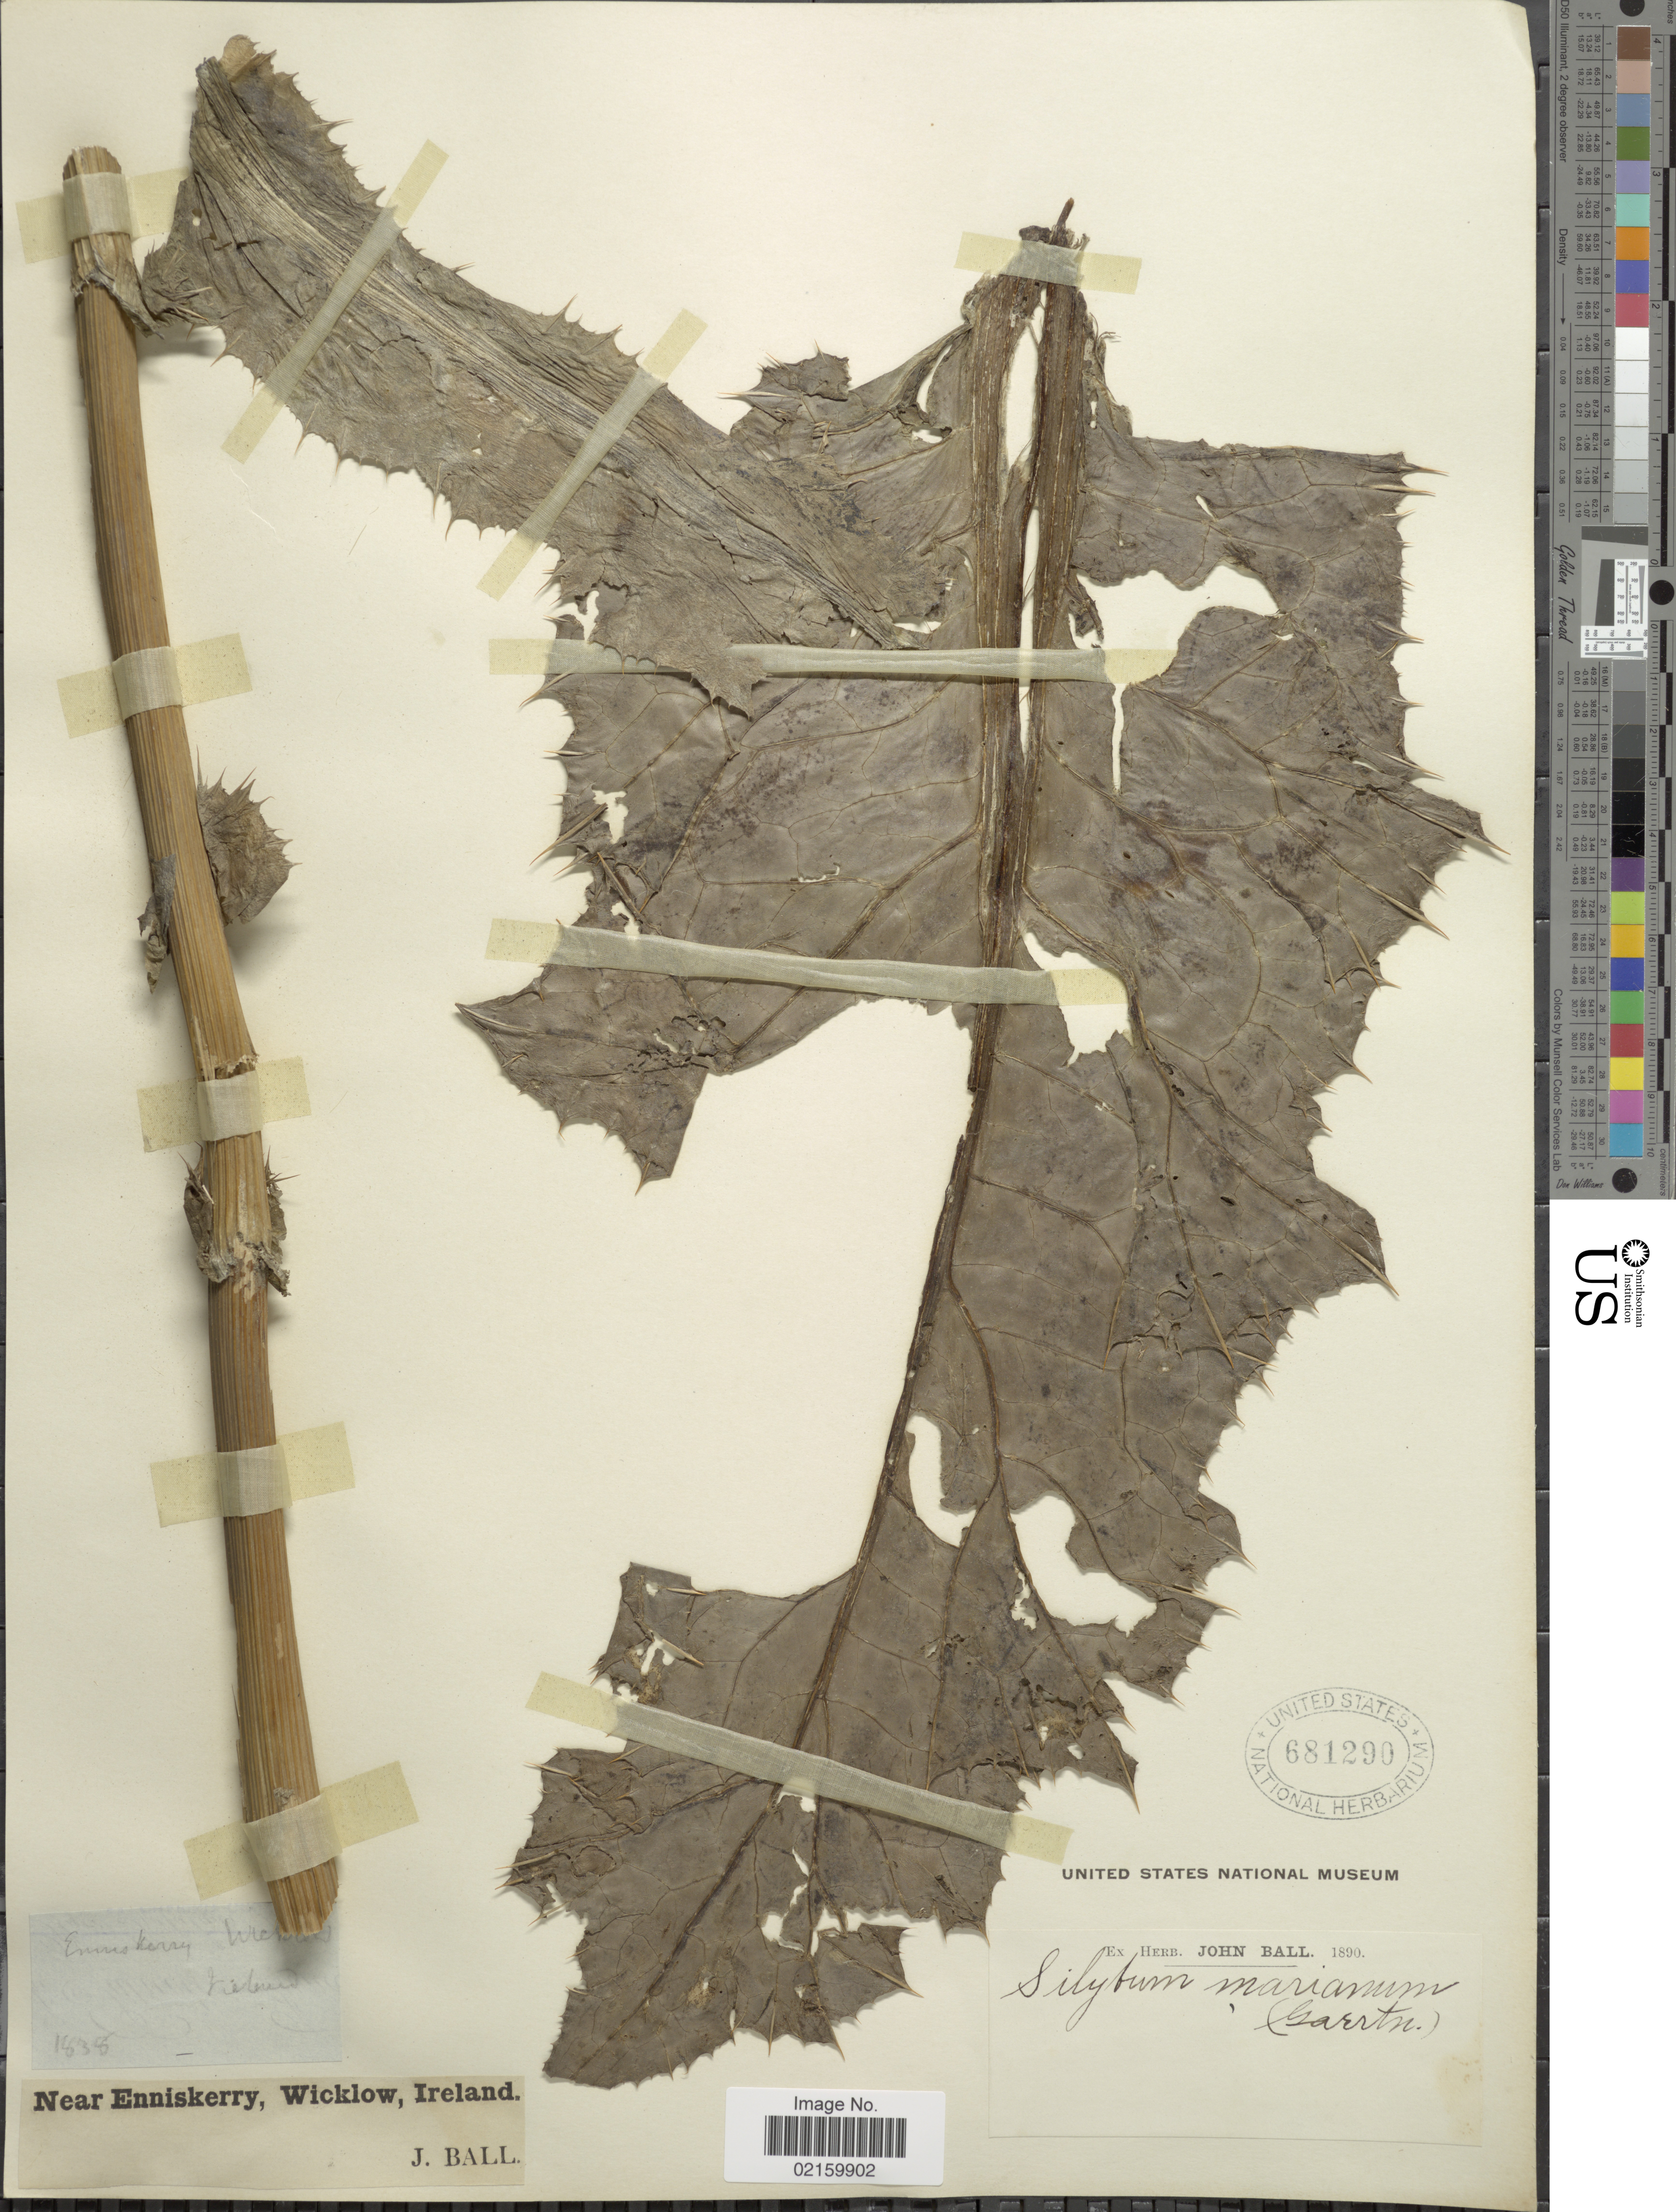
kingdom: Plantae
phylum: Tracheophyta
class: Magnoliopsida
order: Asterales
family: Asteraceae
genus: Silybum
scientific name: Silybum marianum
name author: (L.) Gaertn.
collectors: J. Ball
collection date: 1838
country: Ireland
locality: Near Enniskerry, Wicklow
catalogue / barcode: US 681290